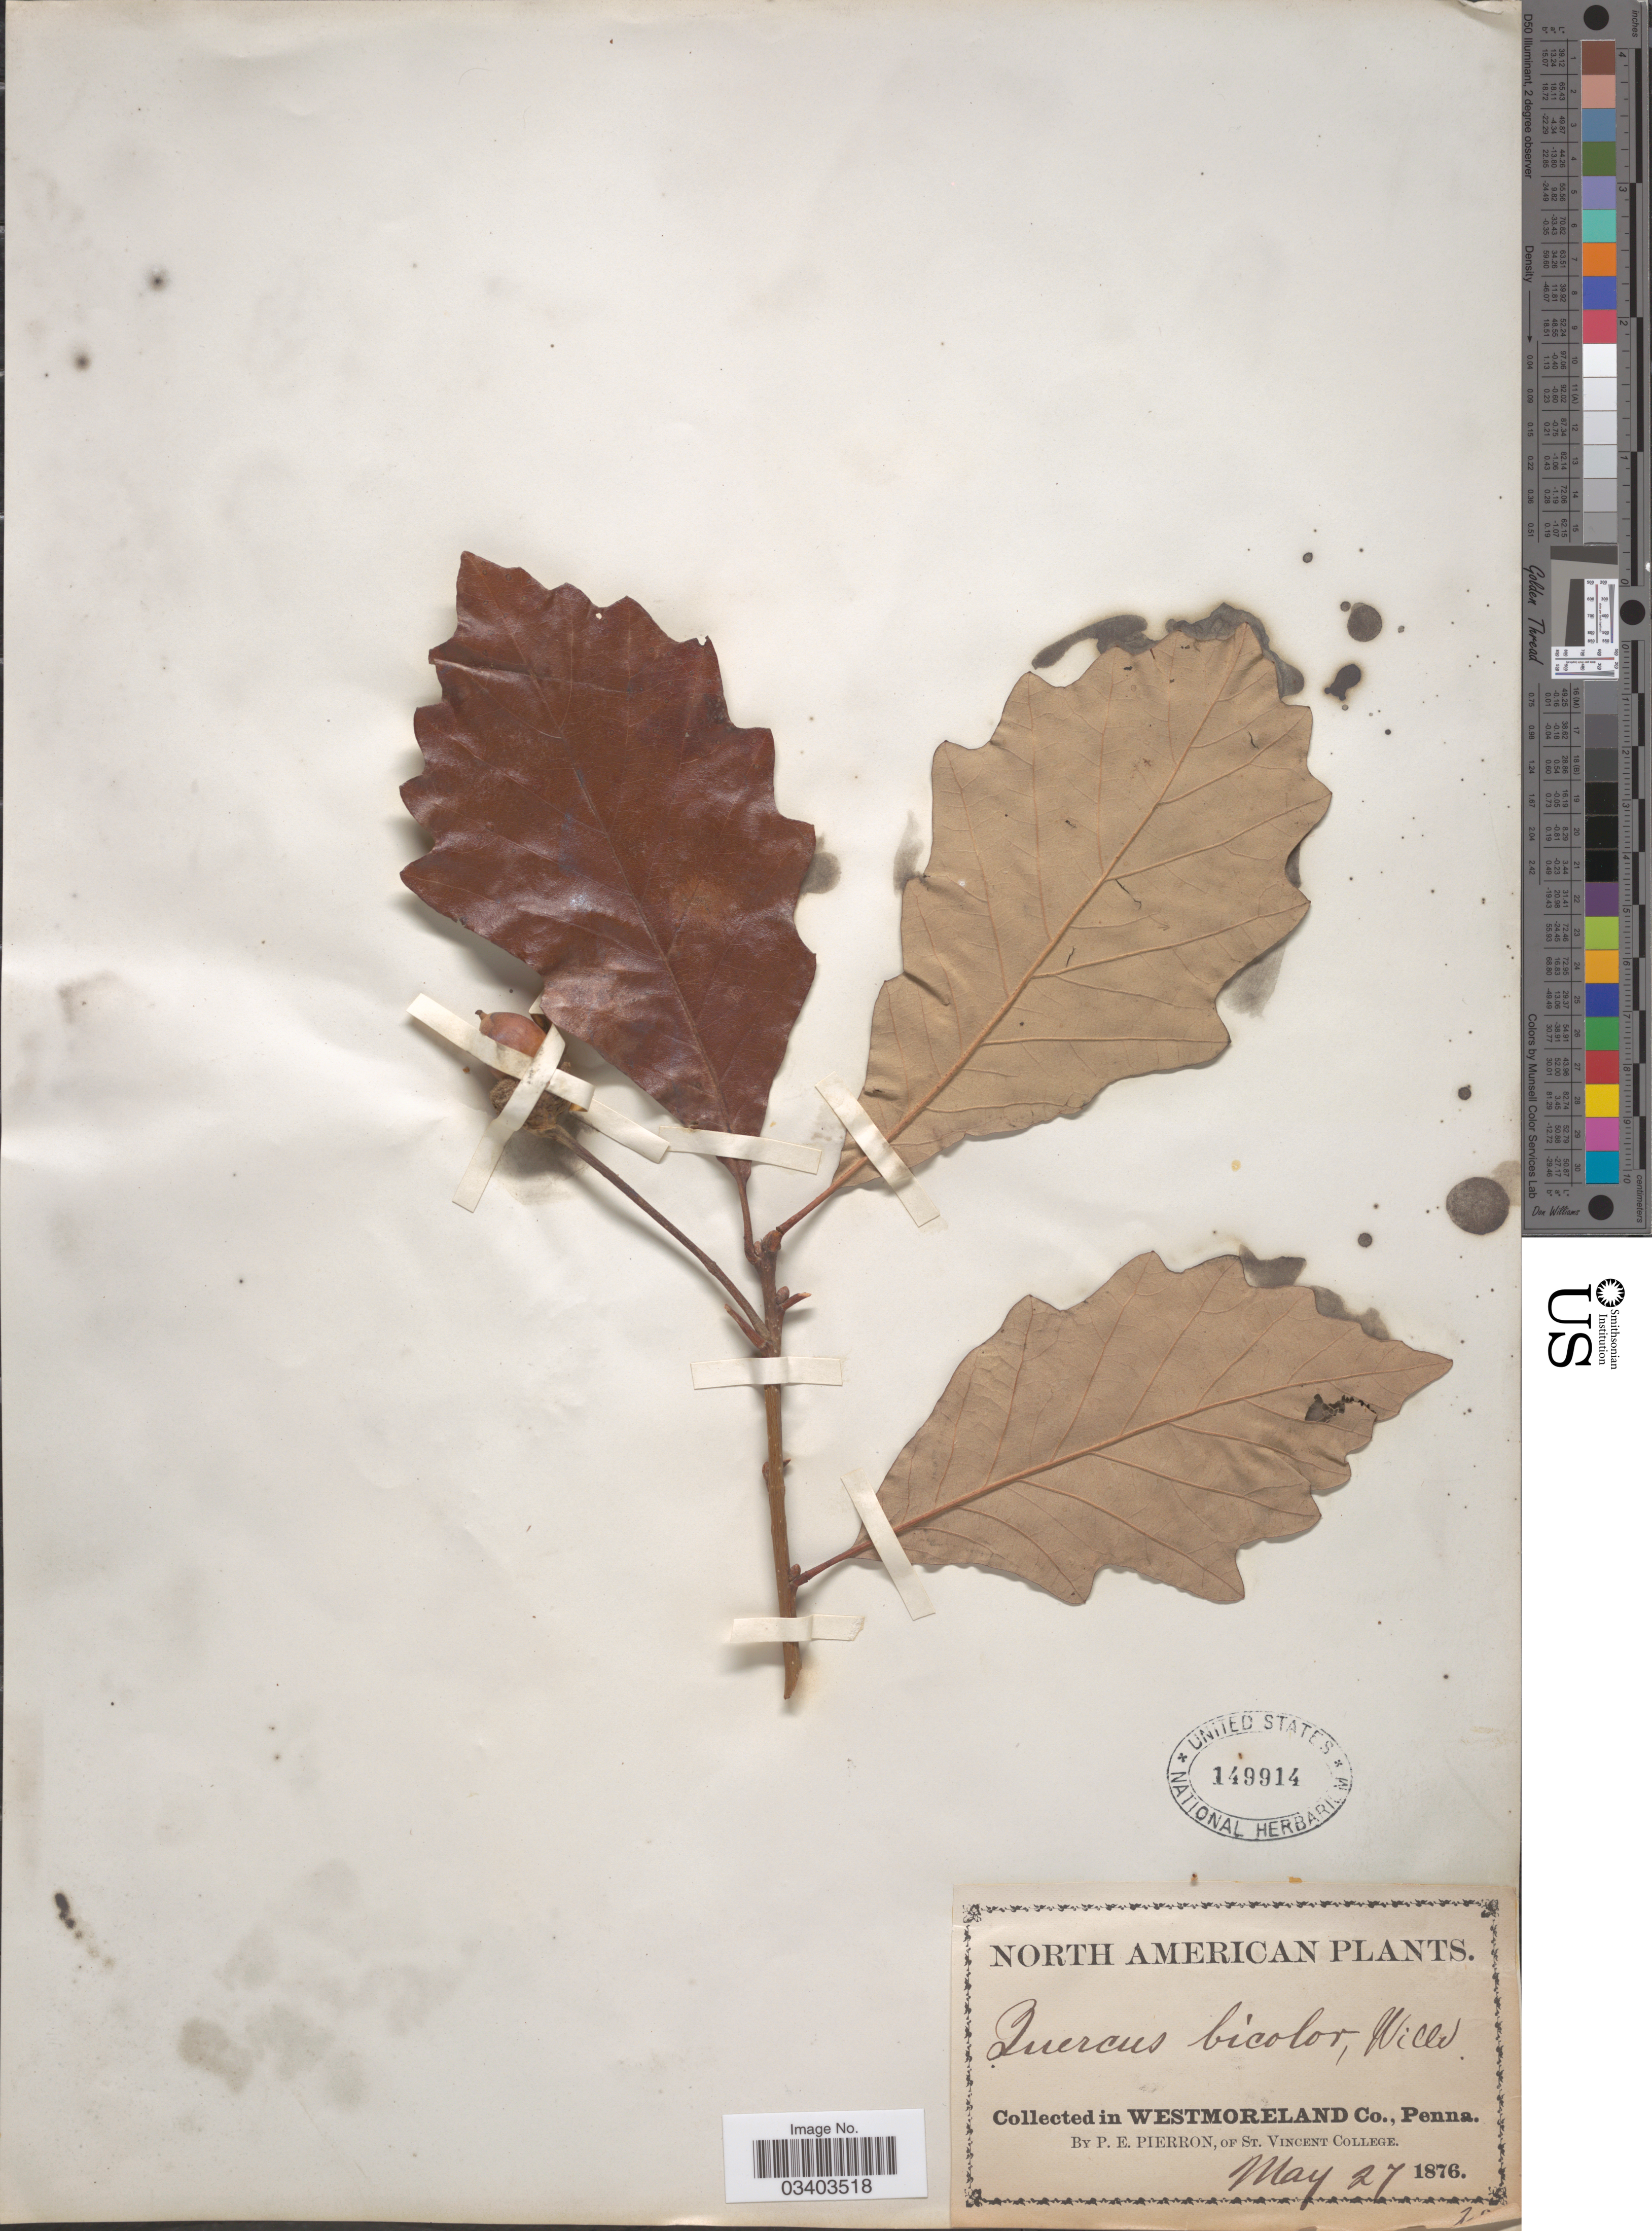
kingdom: Plantae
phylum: Tracheophyta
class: Magnoliopsida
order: Fagales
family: Fagaceae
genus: Quercus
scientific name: Quercus bicolor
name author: Willd.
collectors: P. Pierron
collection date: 1876-05-27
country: United States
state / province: Pennsylvania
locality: In Westmoreland Co.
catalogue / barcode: US 149914